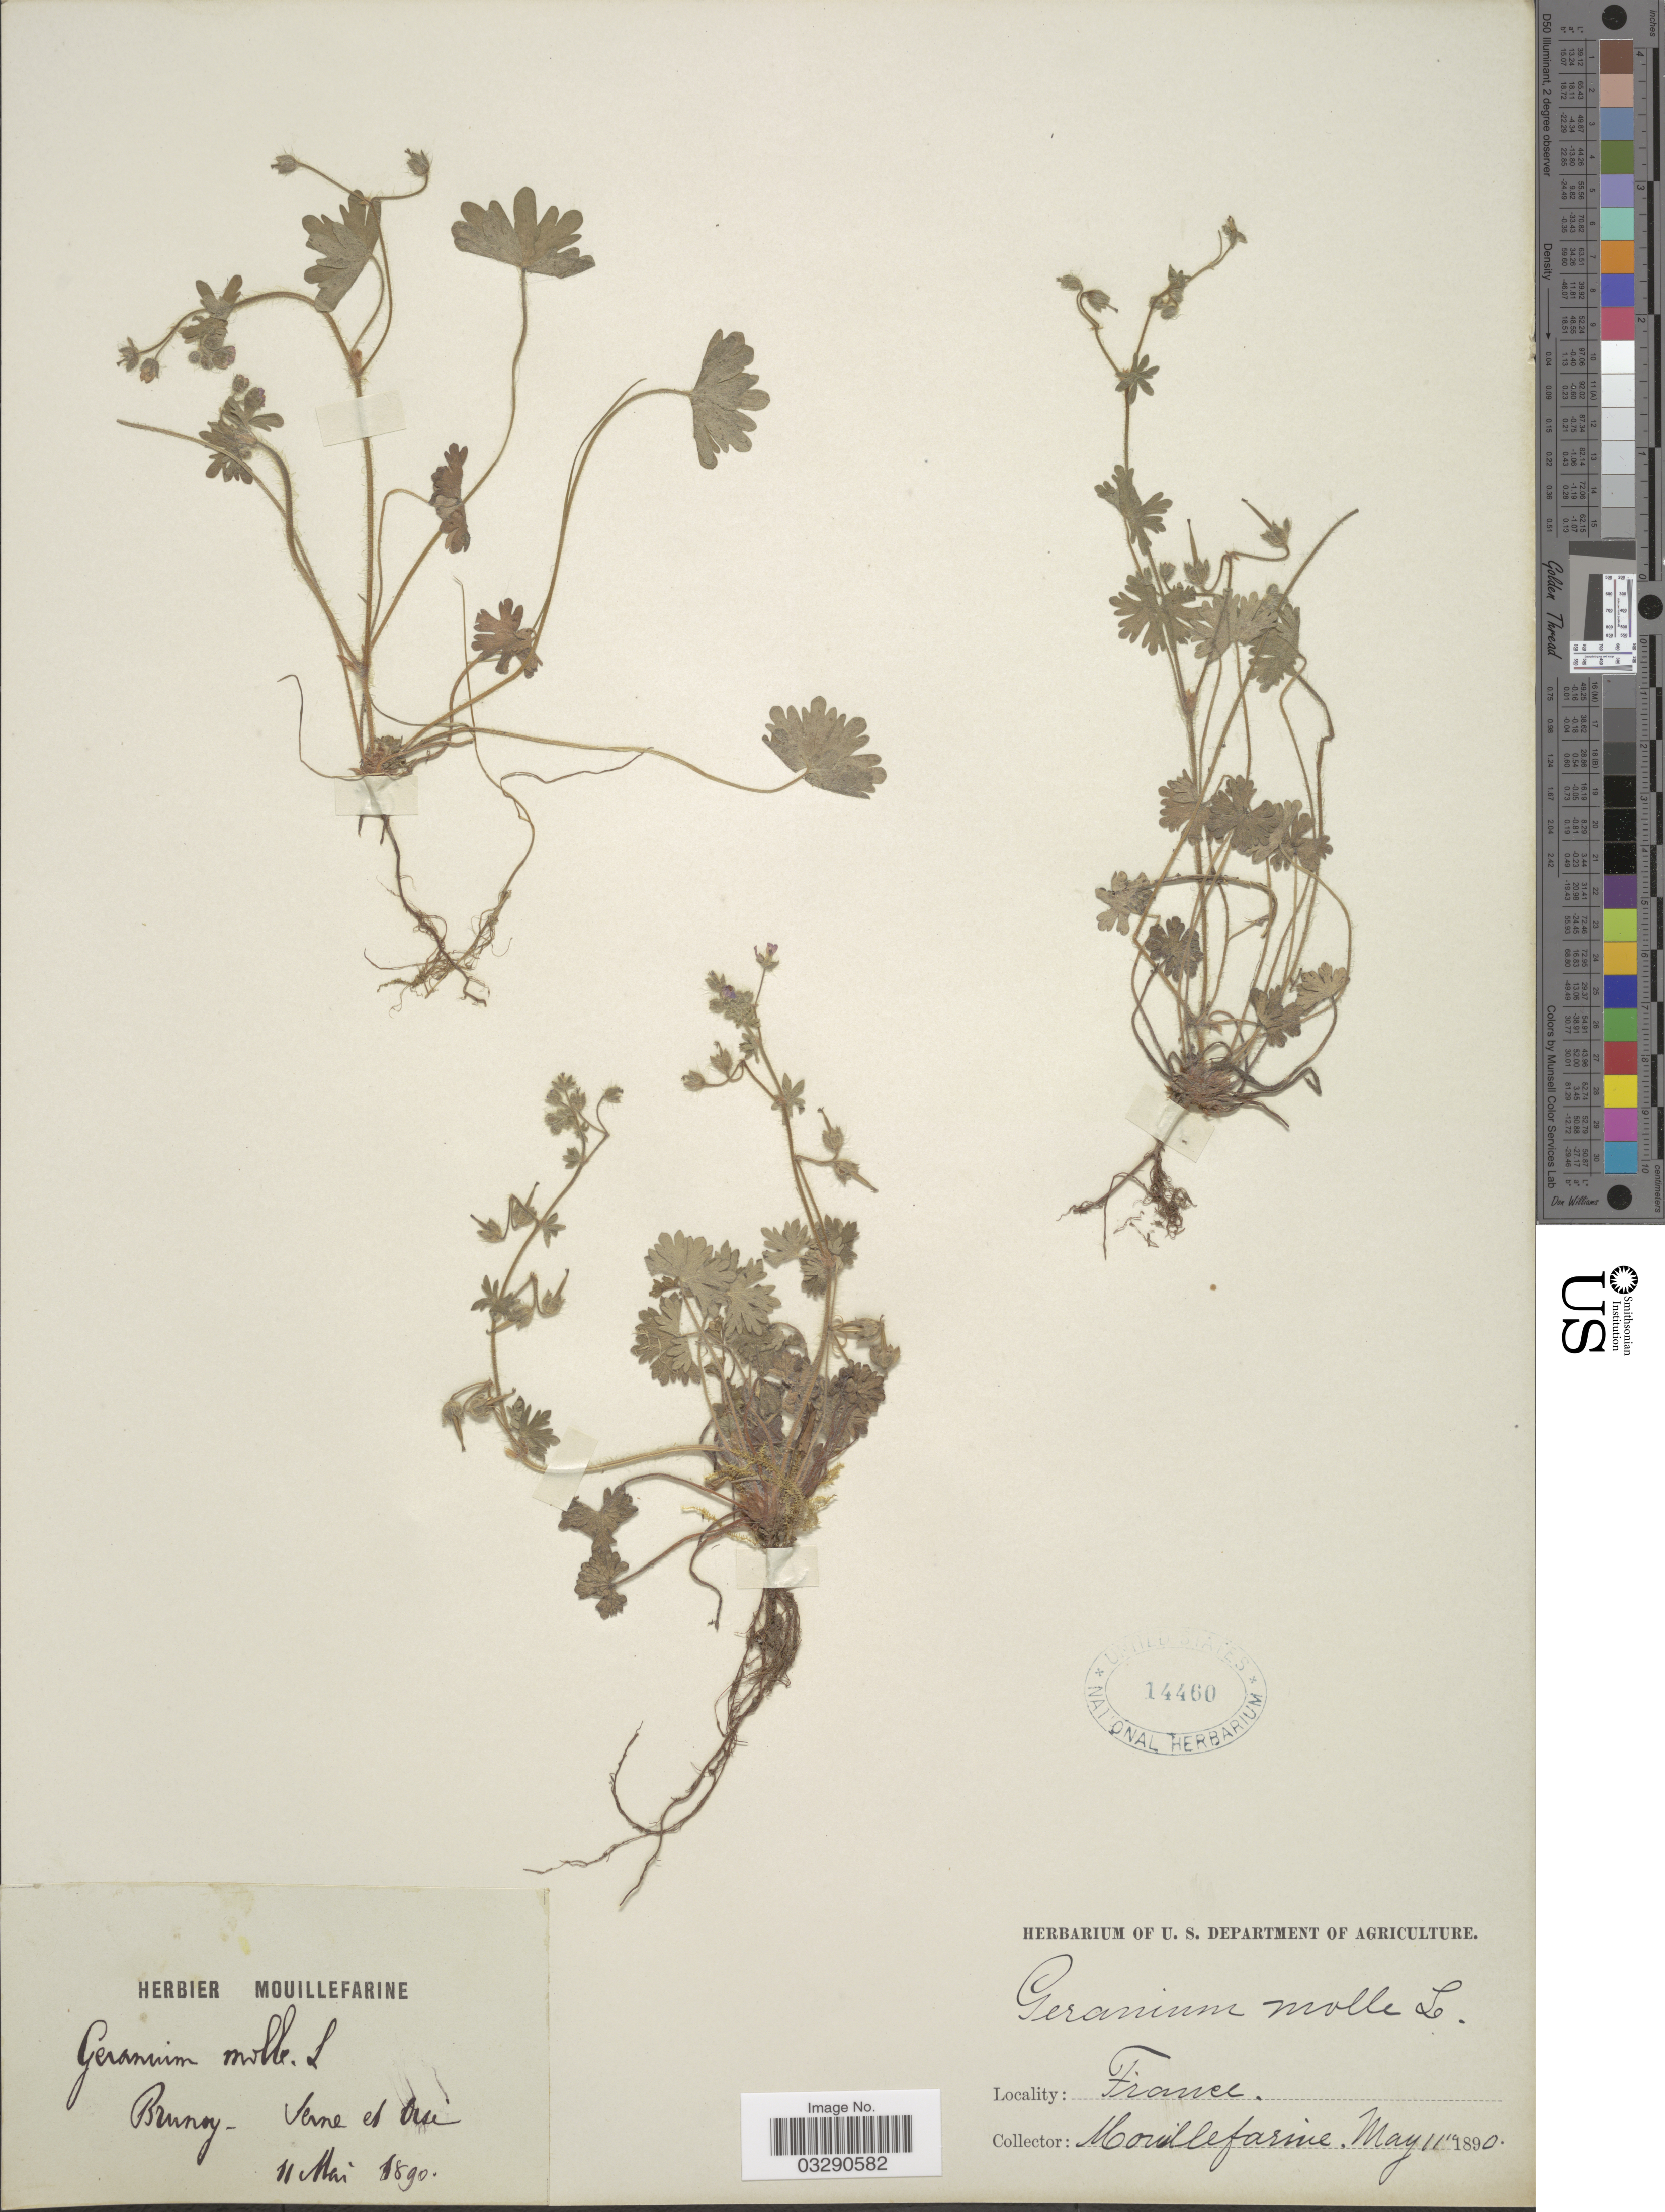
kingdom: Plantae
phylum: Tracheophyta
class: Magnoliopsida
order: Geraniales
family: Geraniaceae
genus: Geranium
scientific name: Geranium molle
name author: L.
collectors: A. Mouillefarine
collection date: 1890-05-11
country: France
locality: Brunoy-Seinte et Oise.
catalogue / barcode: US 14460